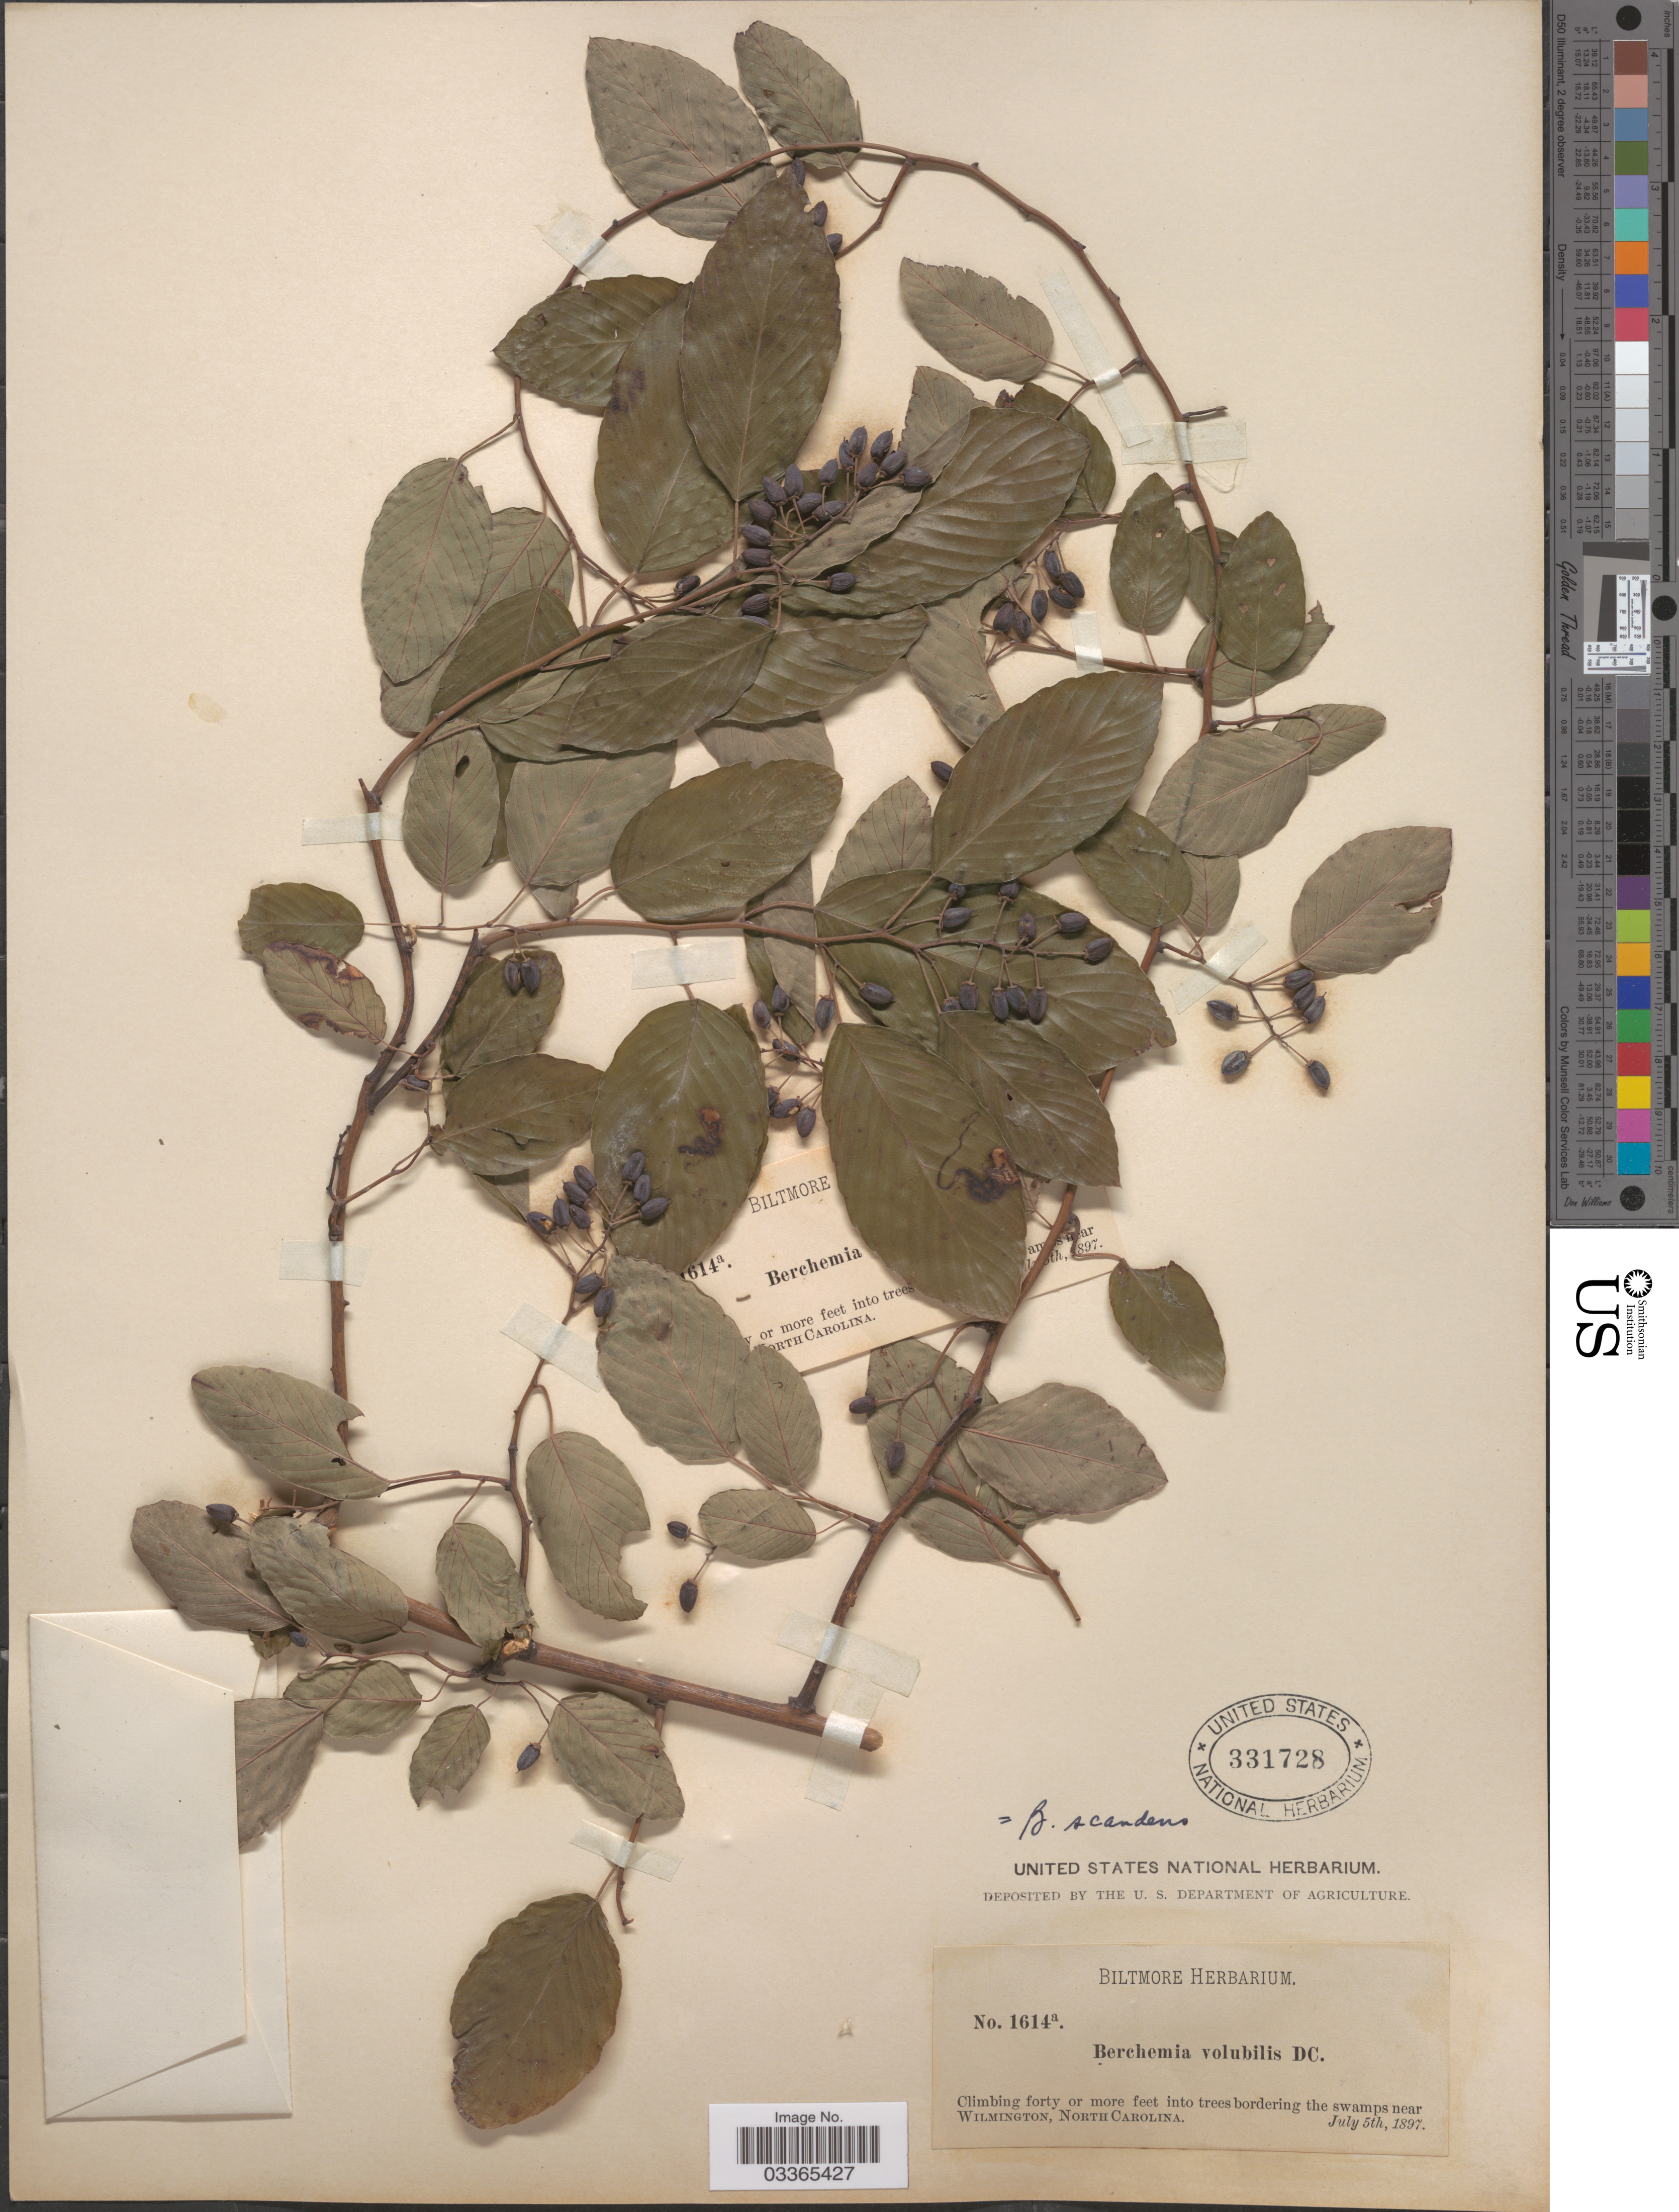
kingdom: Plantae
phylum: Tracheophyta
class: Magnoliopsida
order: Rosales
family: Rhamnaceae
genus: Berchemia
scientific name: Berchemia scandens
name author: (Hill) K. Koch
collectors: ex herb. Biltmore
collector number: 1614a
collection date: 1897-07-05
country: United States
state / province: North Carolina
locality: Near Wilmington.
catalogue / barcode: US 331728